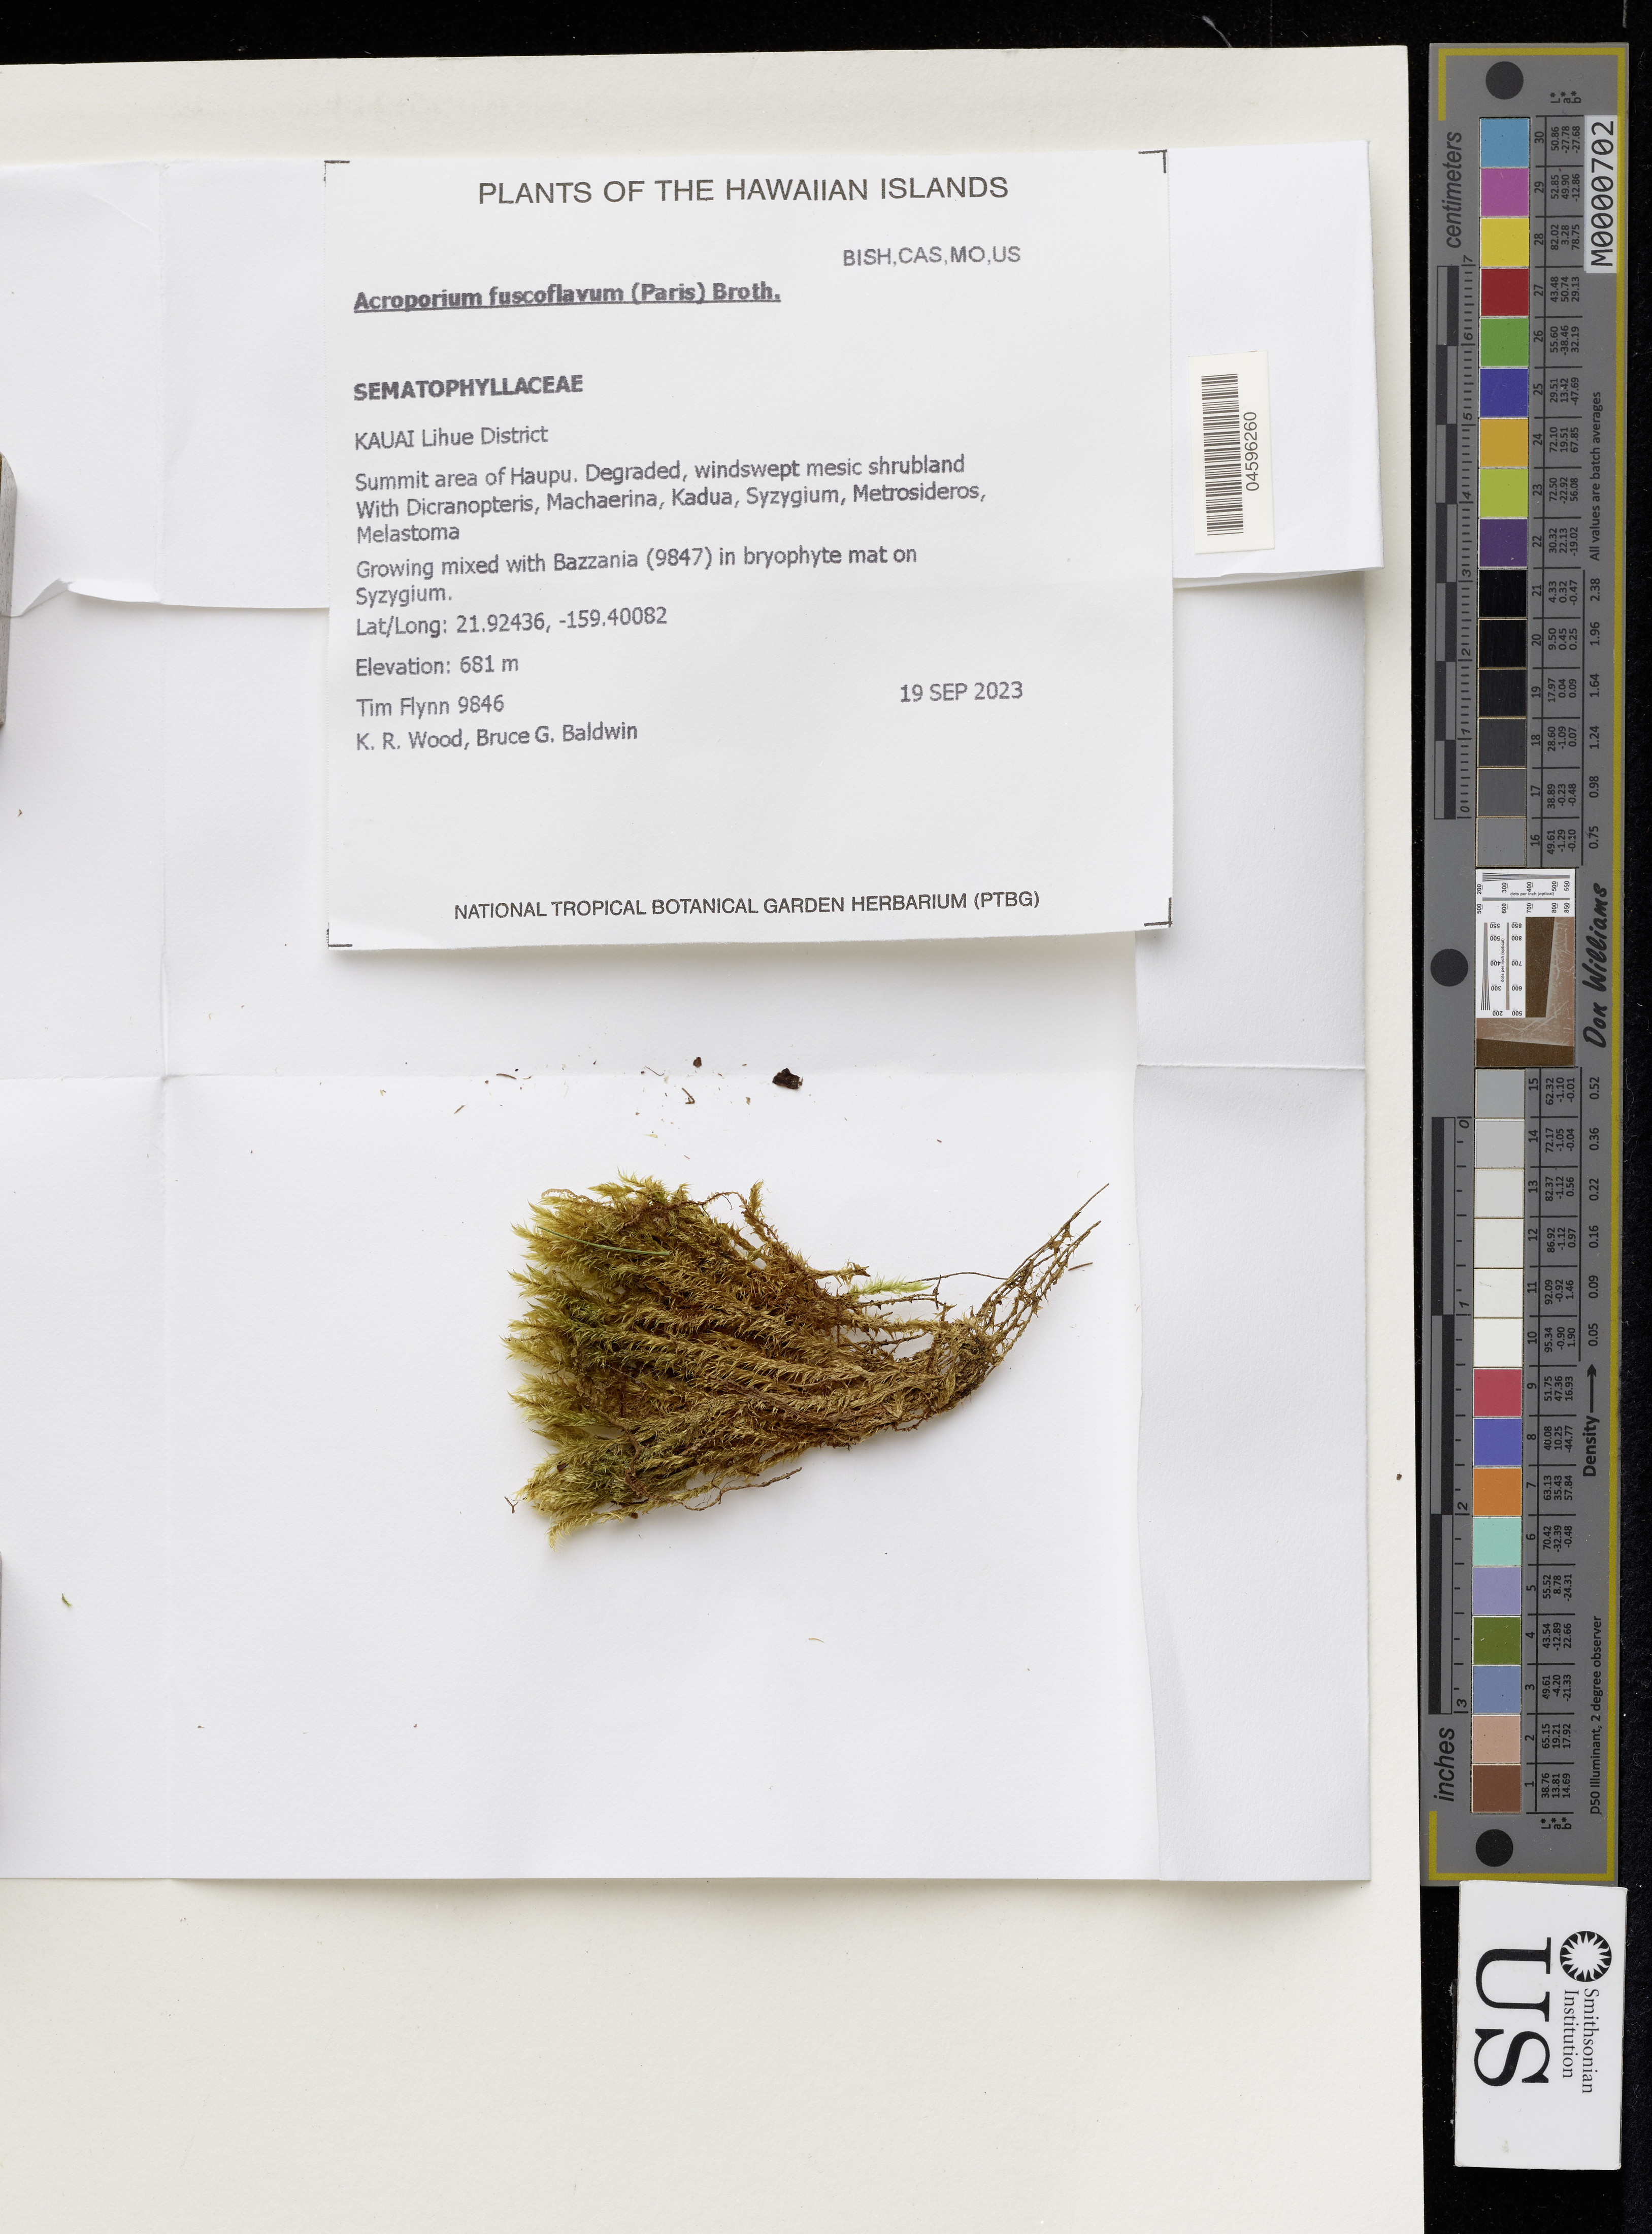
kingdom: Plantae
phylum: Bryophyta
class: Bryopsida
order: Hypnales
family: Sematophyllaceae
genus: Acroporium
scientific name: Acroporium fuscoflavum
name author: (Paris) Broth.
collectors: T. Flynn, K. R. Wood & B. Baldwin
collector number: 9846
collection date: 2023-09-19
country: United States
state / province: Hawaii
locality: Kuaui Lihue District. Summit area of Haupu.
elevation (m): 681